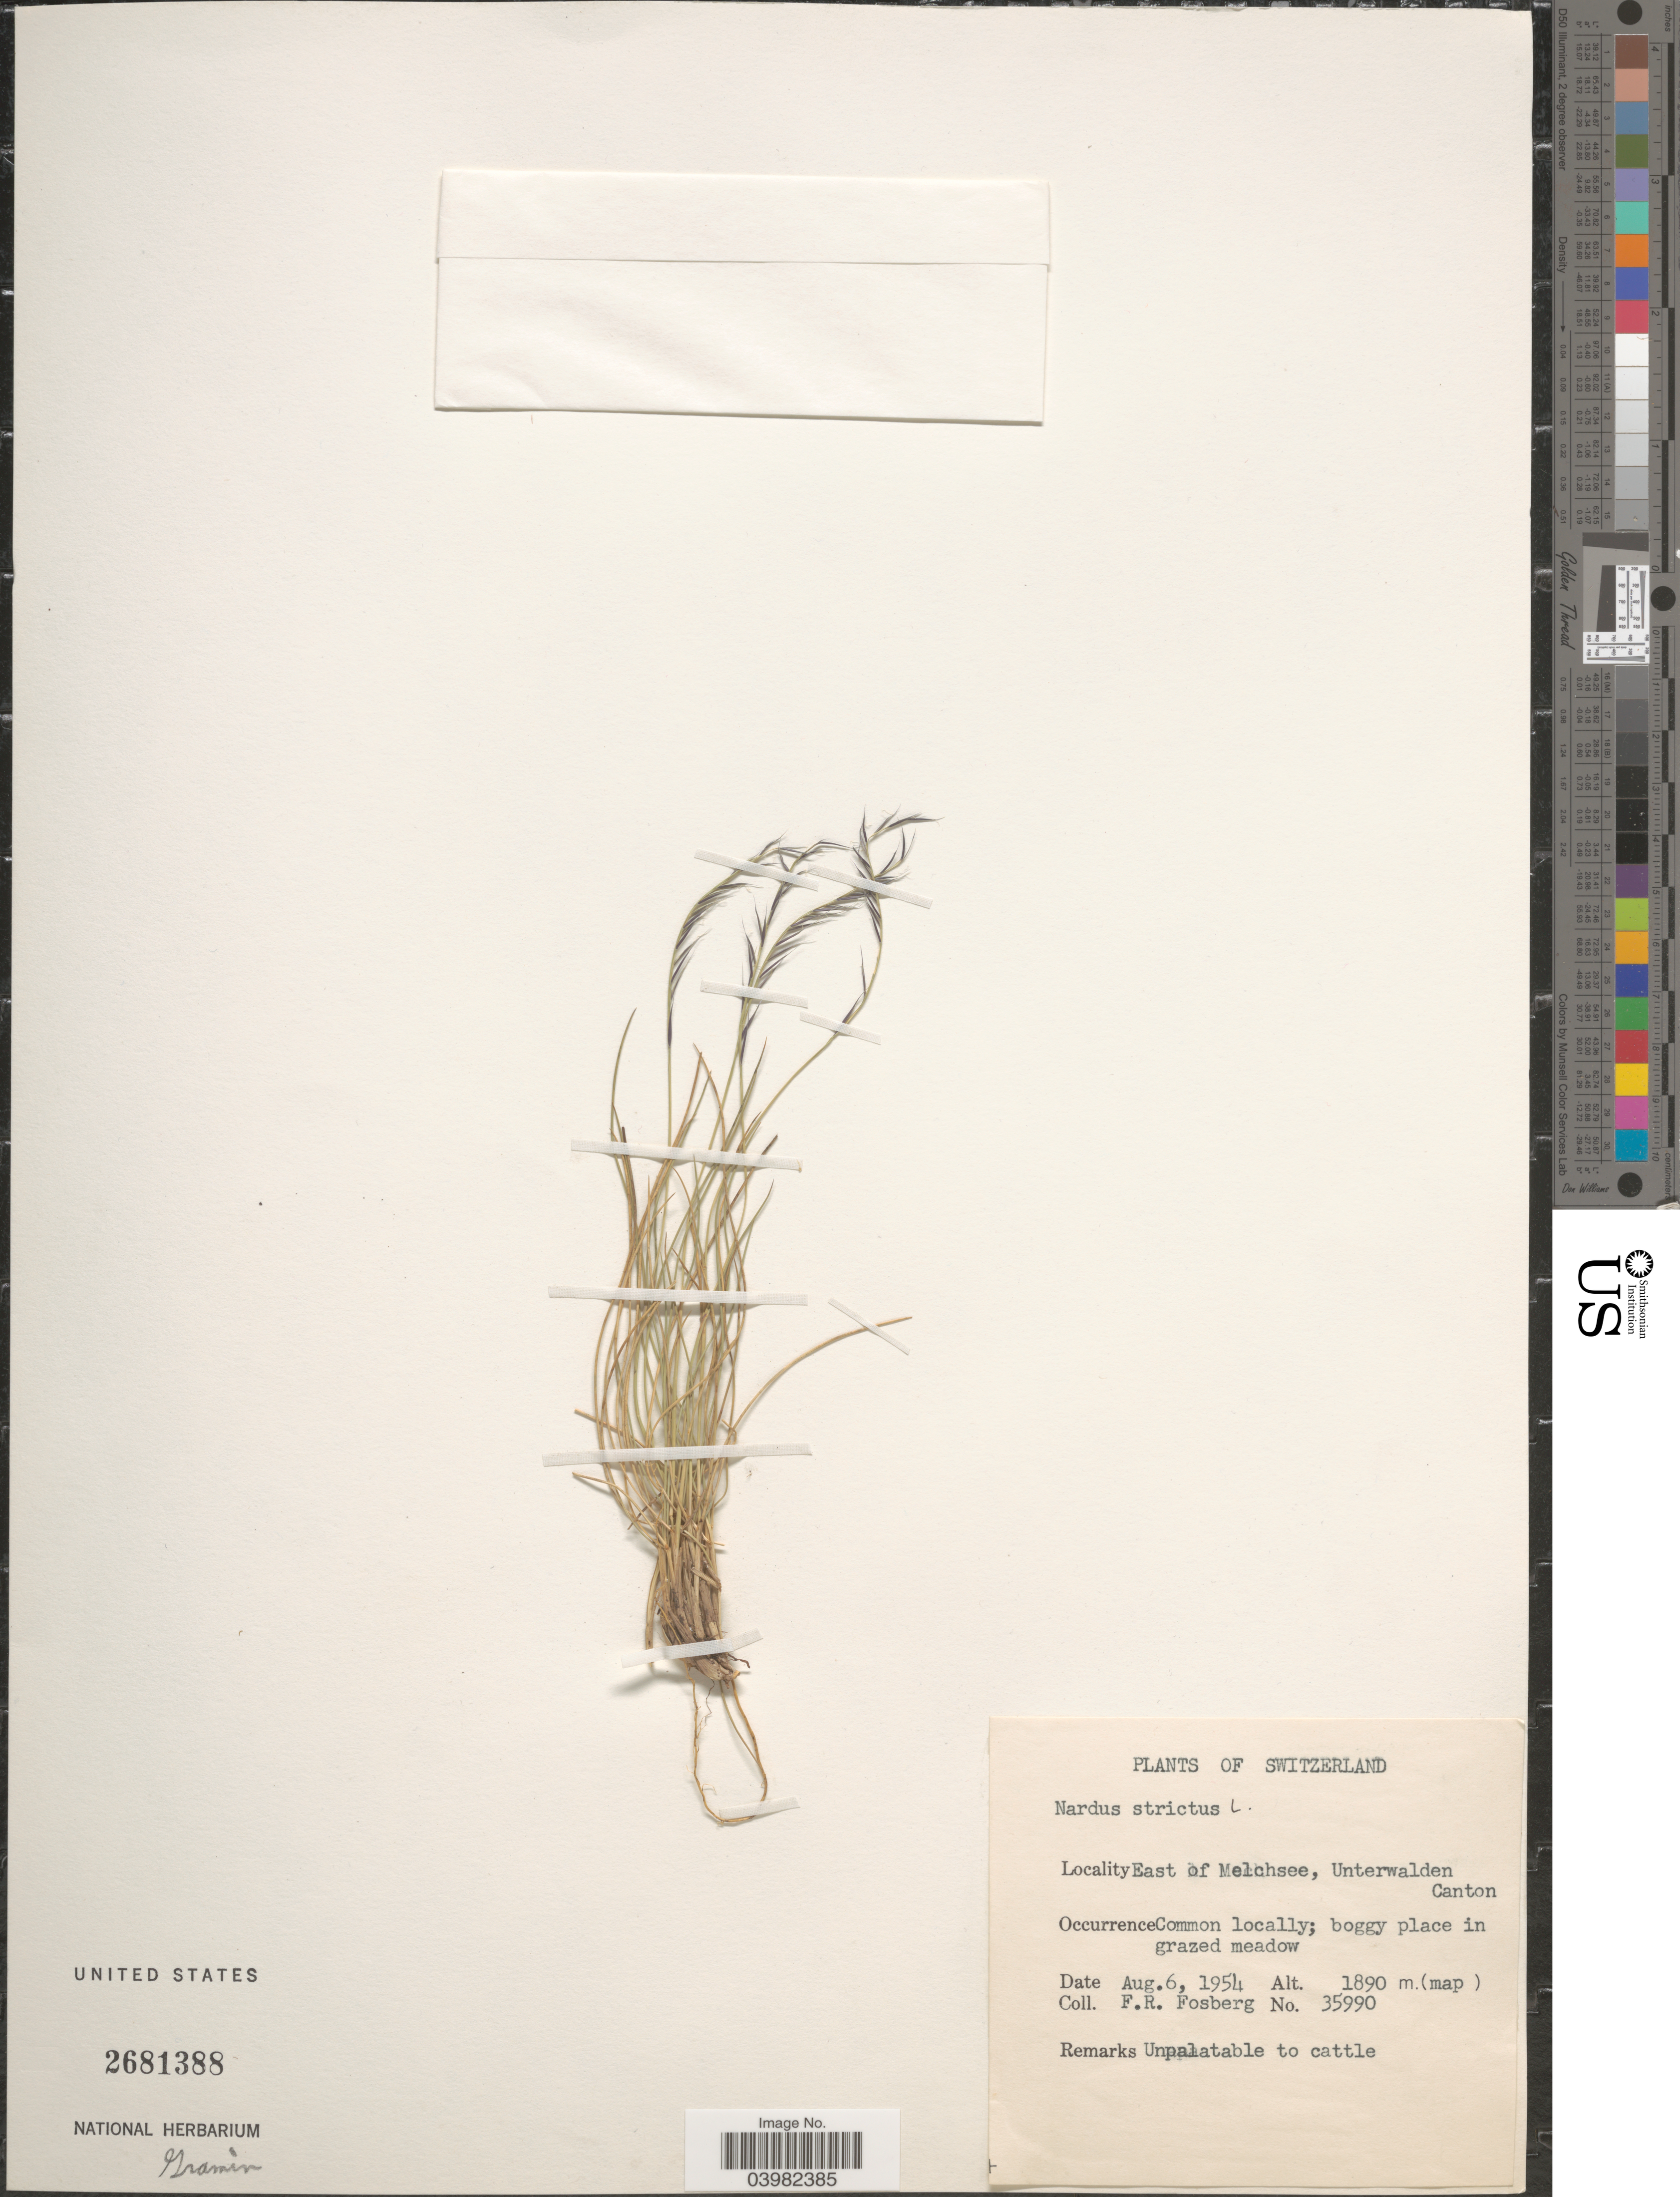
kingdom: Plantae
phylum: Tracheophyta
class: Liliopsida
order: Poales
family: Poaceae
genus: Nardus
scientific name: Nardus stricta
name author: L.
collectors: F. R. Fosberg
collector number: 35990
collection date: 1954-08-06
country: Switzerland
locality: East of Melchsee, Unterwalden Canton.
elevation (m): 1890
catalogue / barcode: US 2681388